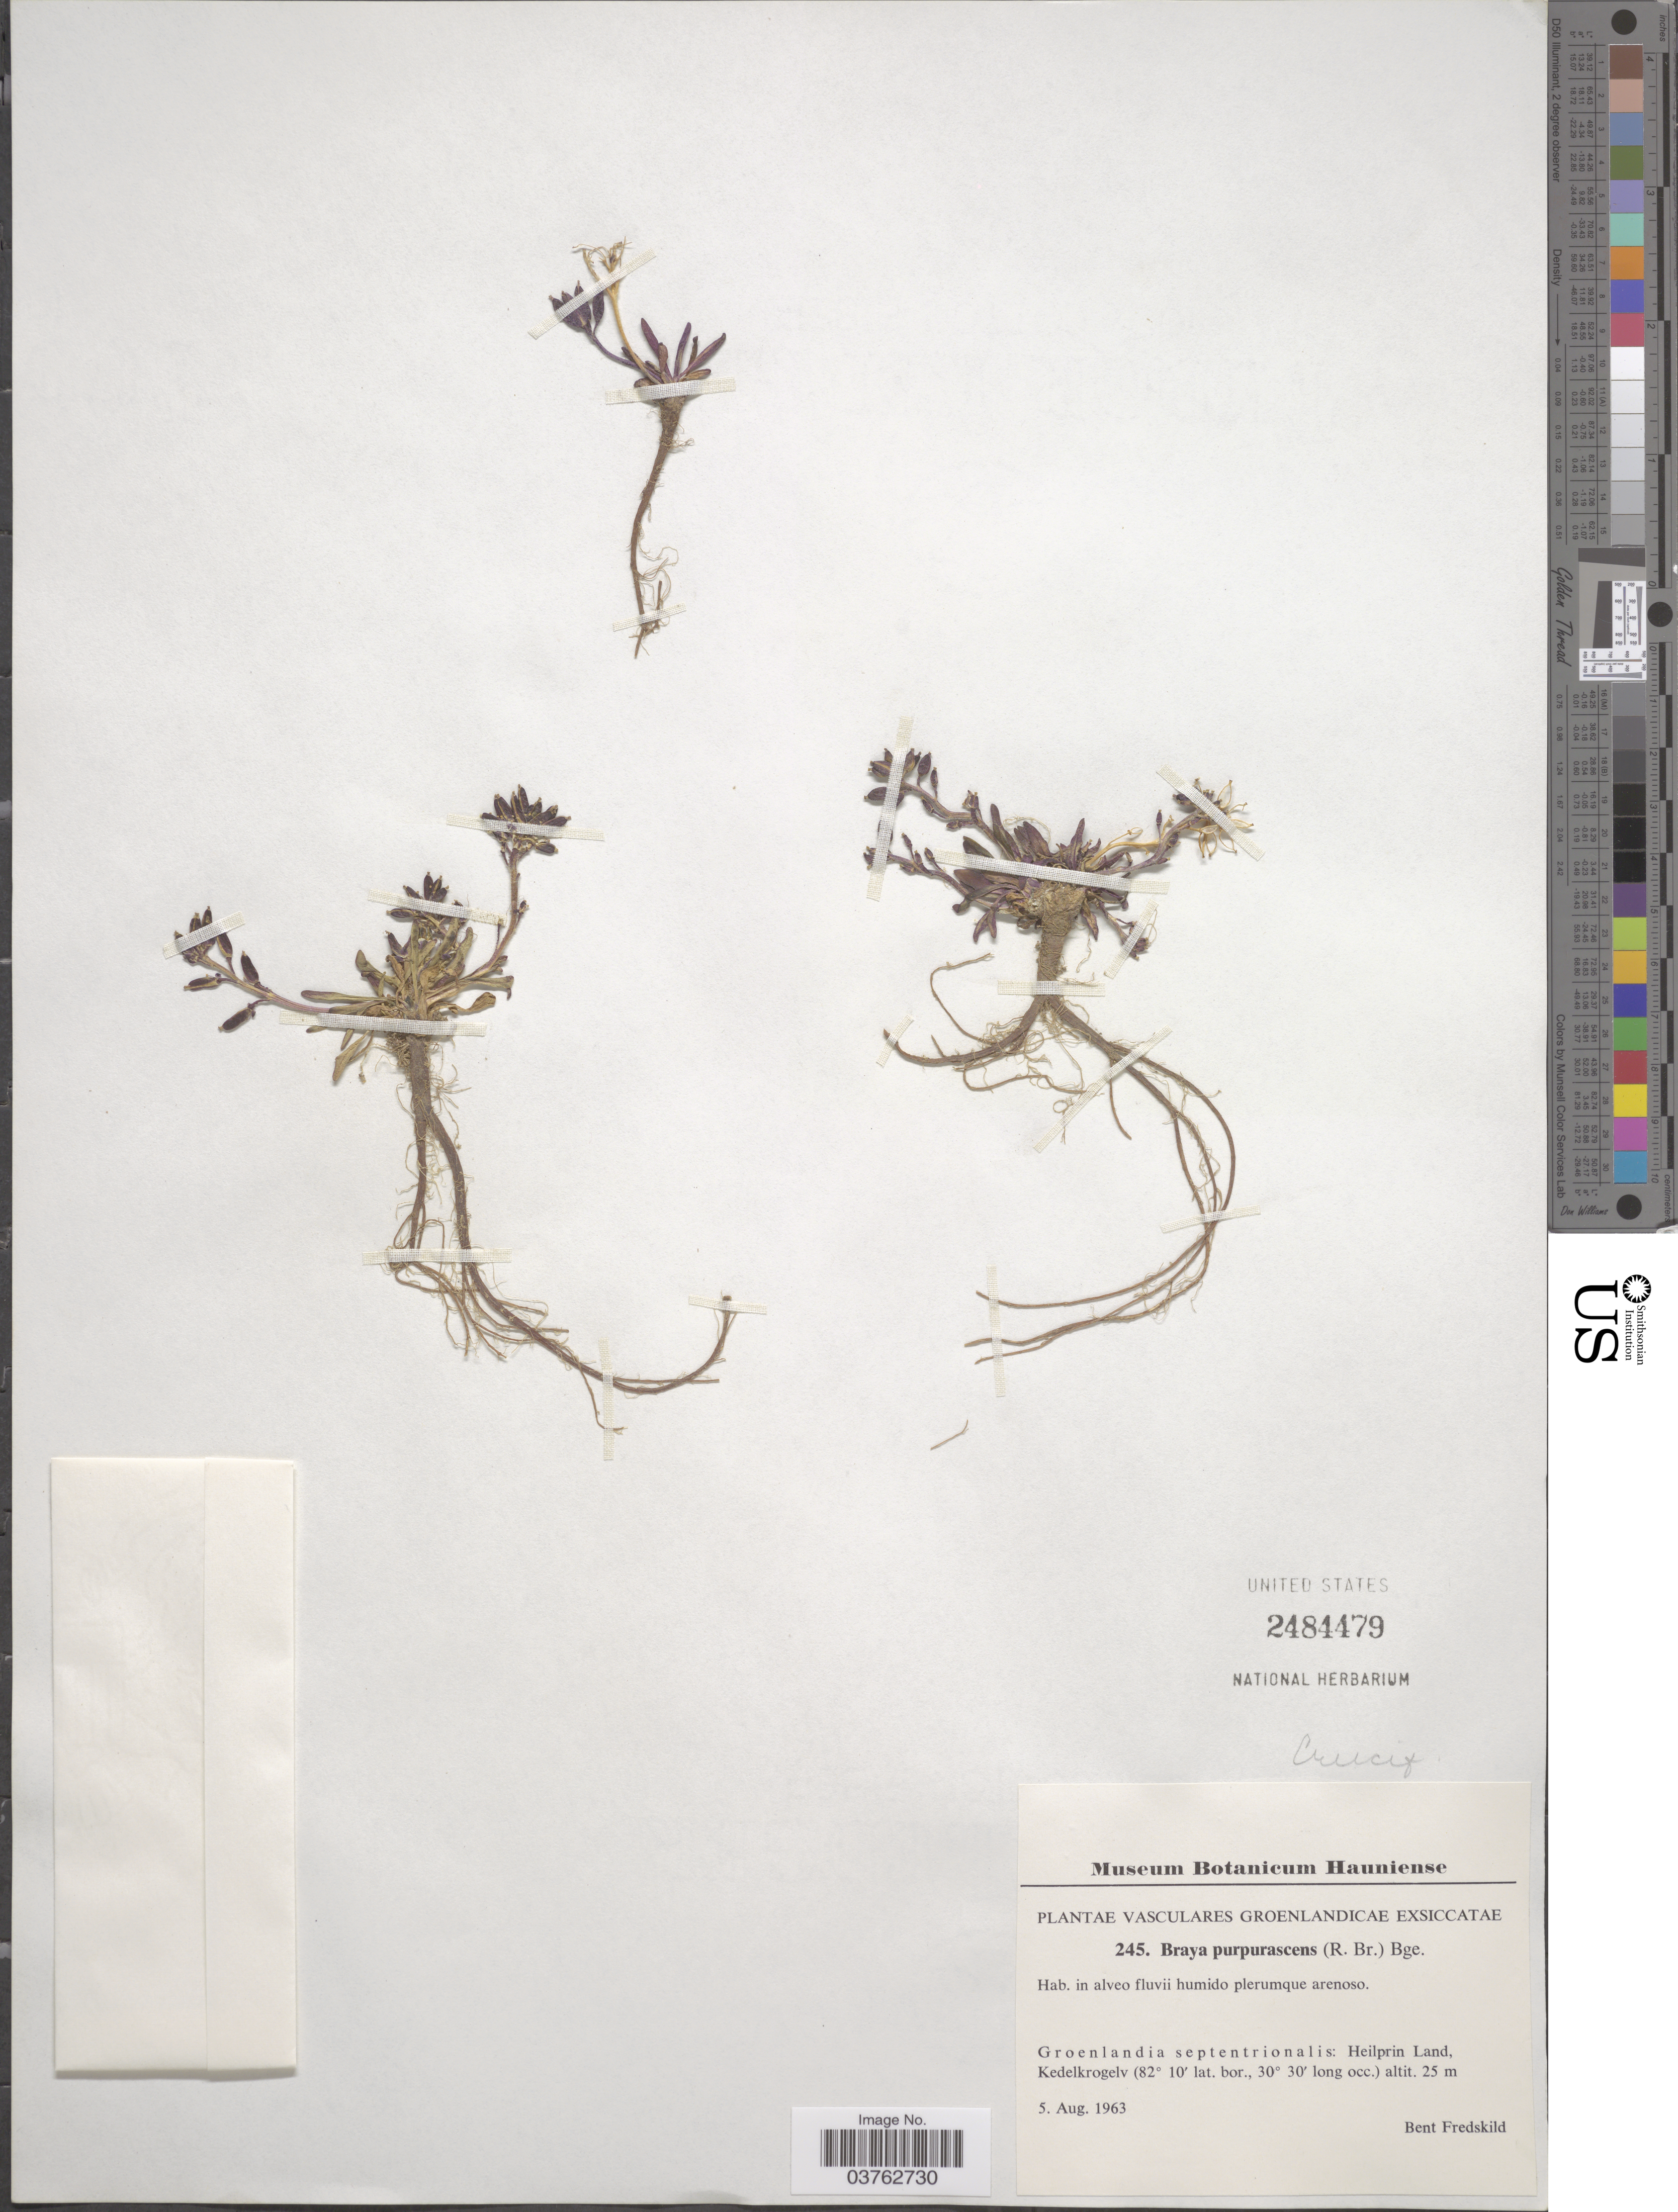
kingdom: Plantae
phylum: Tracheophyta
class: Magnoliopsida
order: Brassicales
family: Brassicaceae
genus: Braya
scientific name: Braya purpurascens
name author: (R. Br.) Bunge ex Ledeb.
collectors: B. Fredskild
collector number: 245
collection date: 1963-08-05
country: Greenland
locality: Groenlandia septentrionalis: Heilprin Land, Kedelkrogelv.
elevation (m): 25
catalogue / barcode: US 2484479